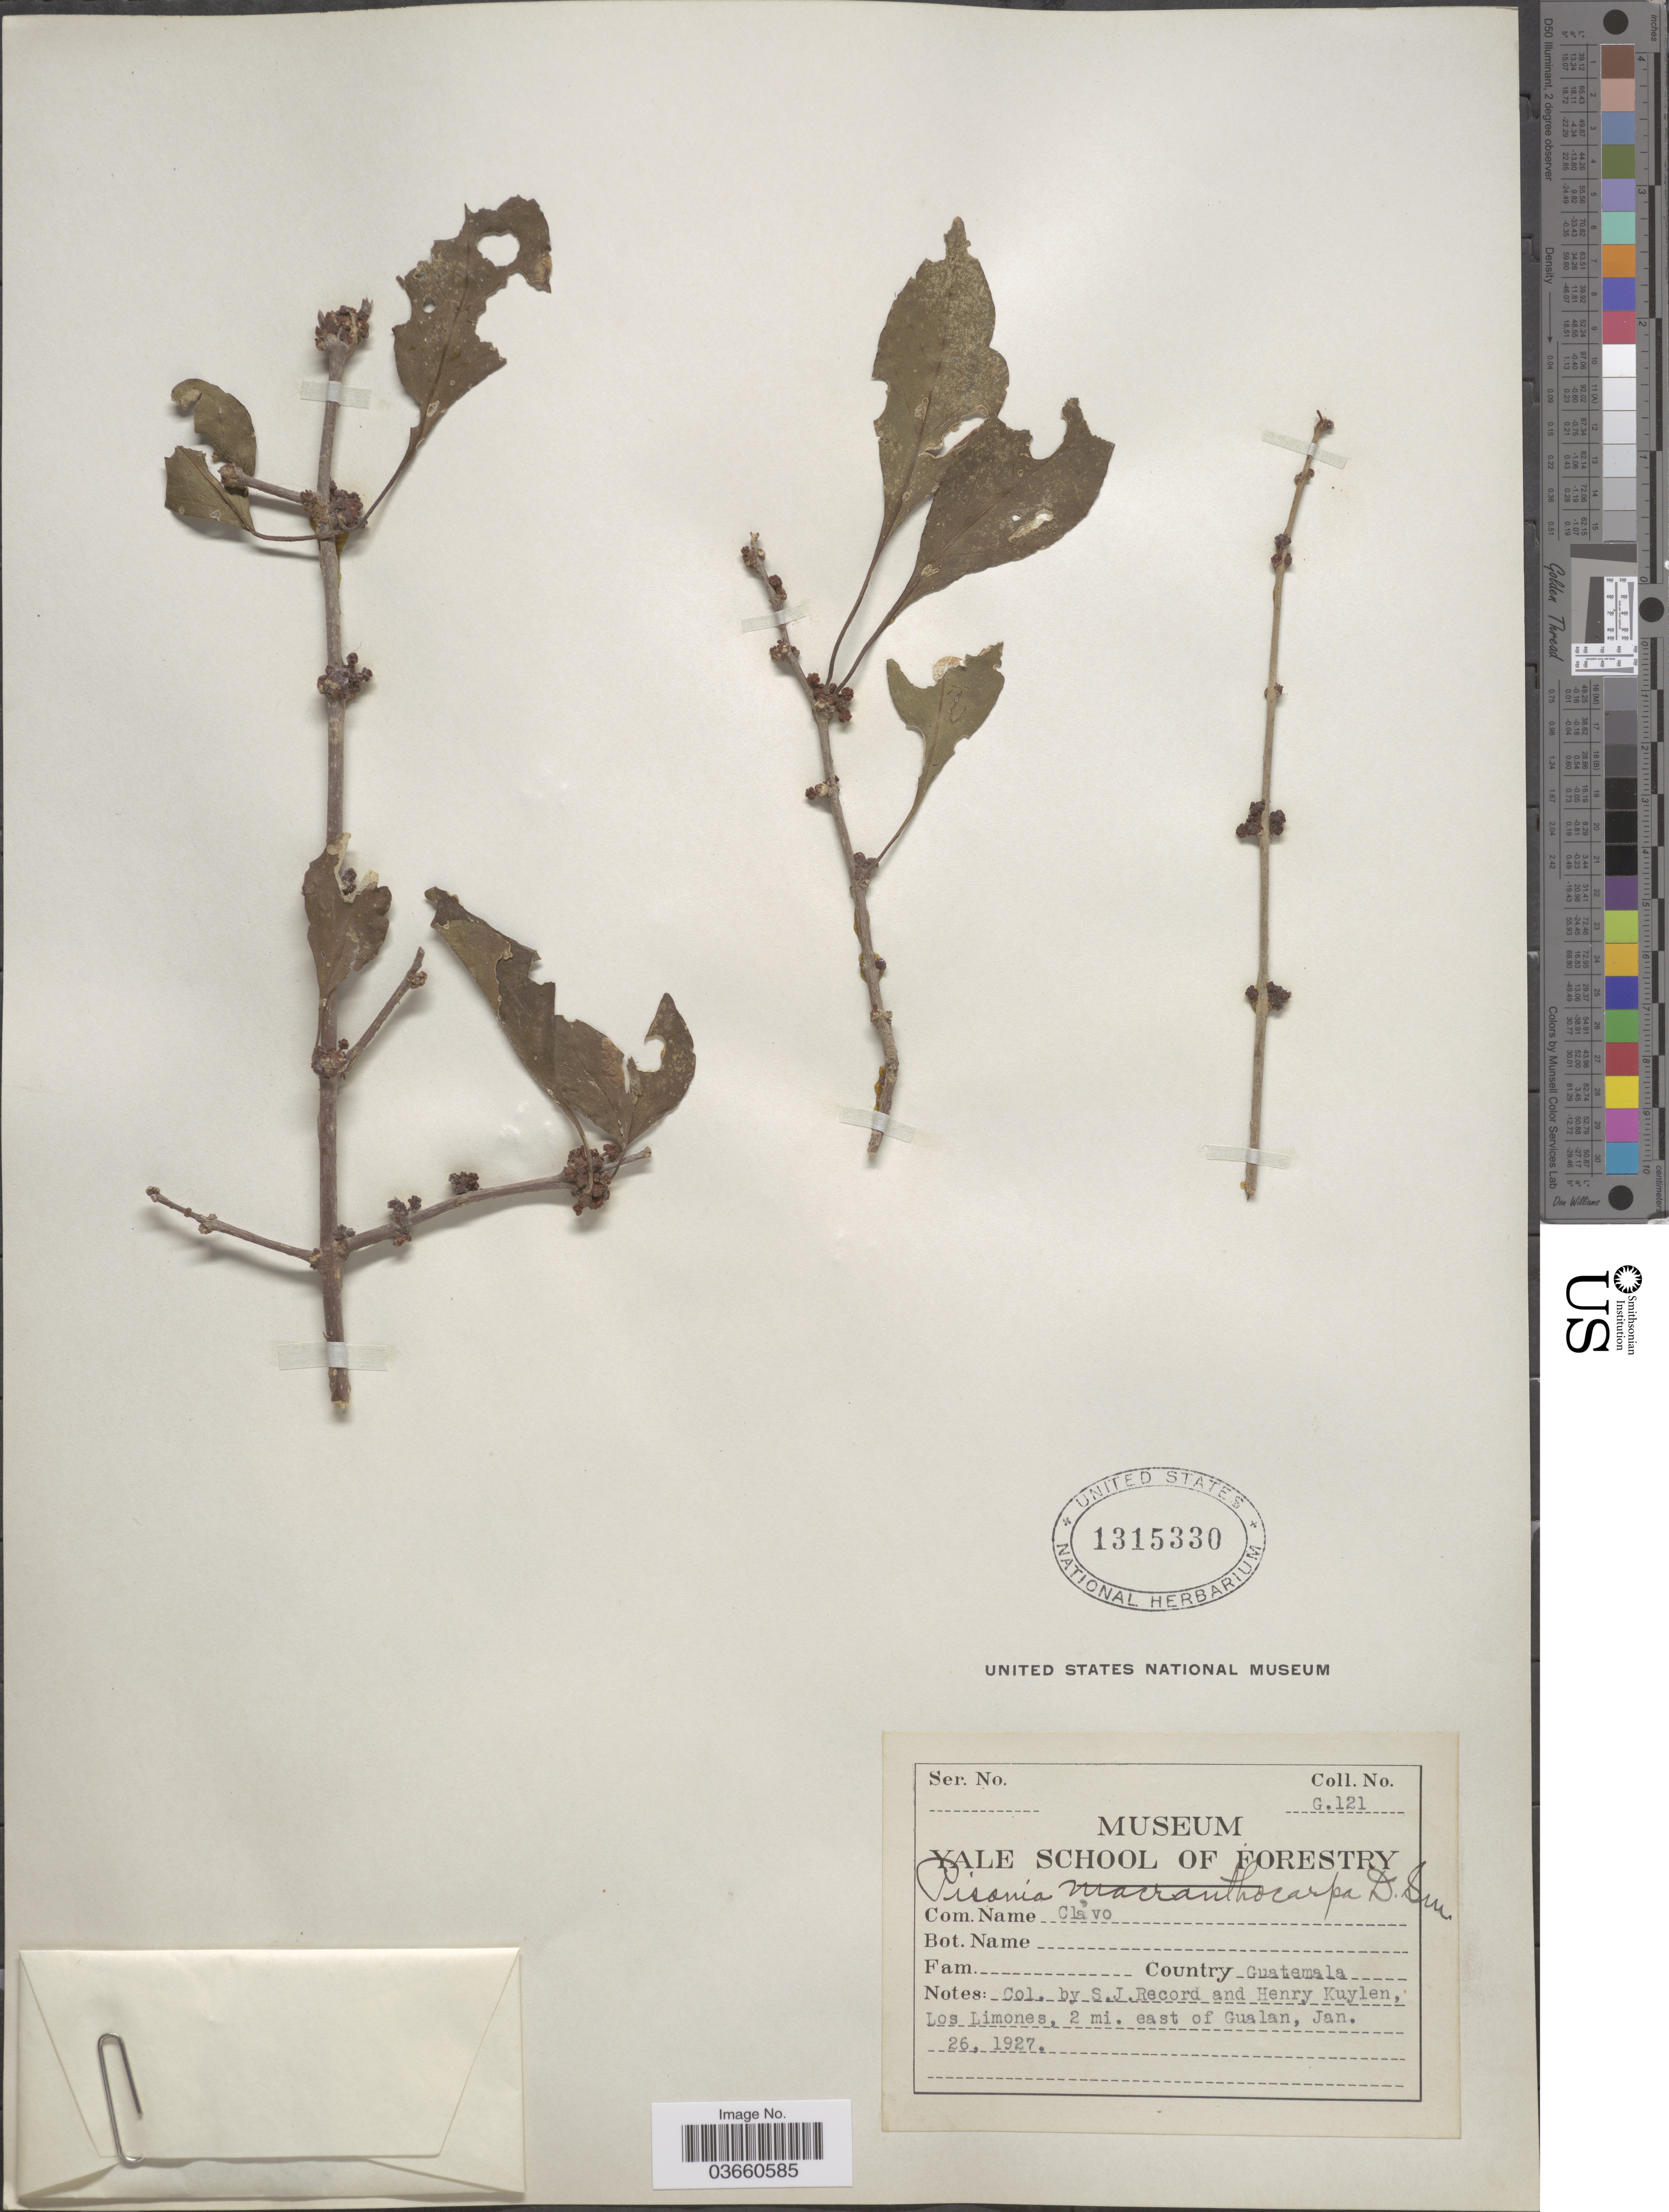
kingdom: Plantae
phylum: Tracheophyta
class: Magnoliopsida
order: Caryophyllales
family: Nyctaginaceae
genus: Pisonia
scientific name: Pisonia macranthocarpa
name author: (Donn. Sm.) Donn. Sm.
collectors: S. J. Record & H. Kuylen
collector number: G.121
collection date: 1927-01-26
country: Guatemala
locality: Los Limones, 2 mi. east of Gualan.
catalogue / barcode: US 1315330